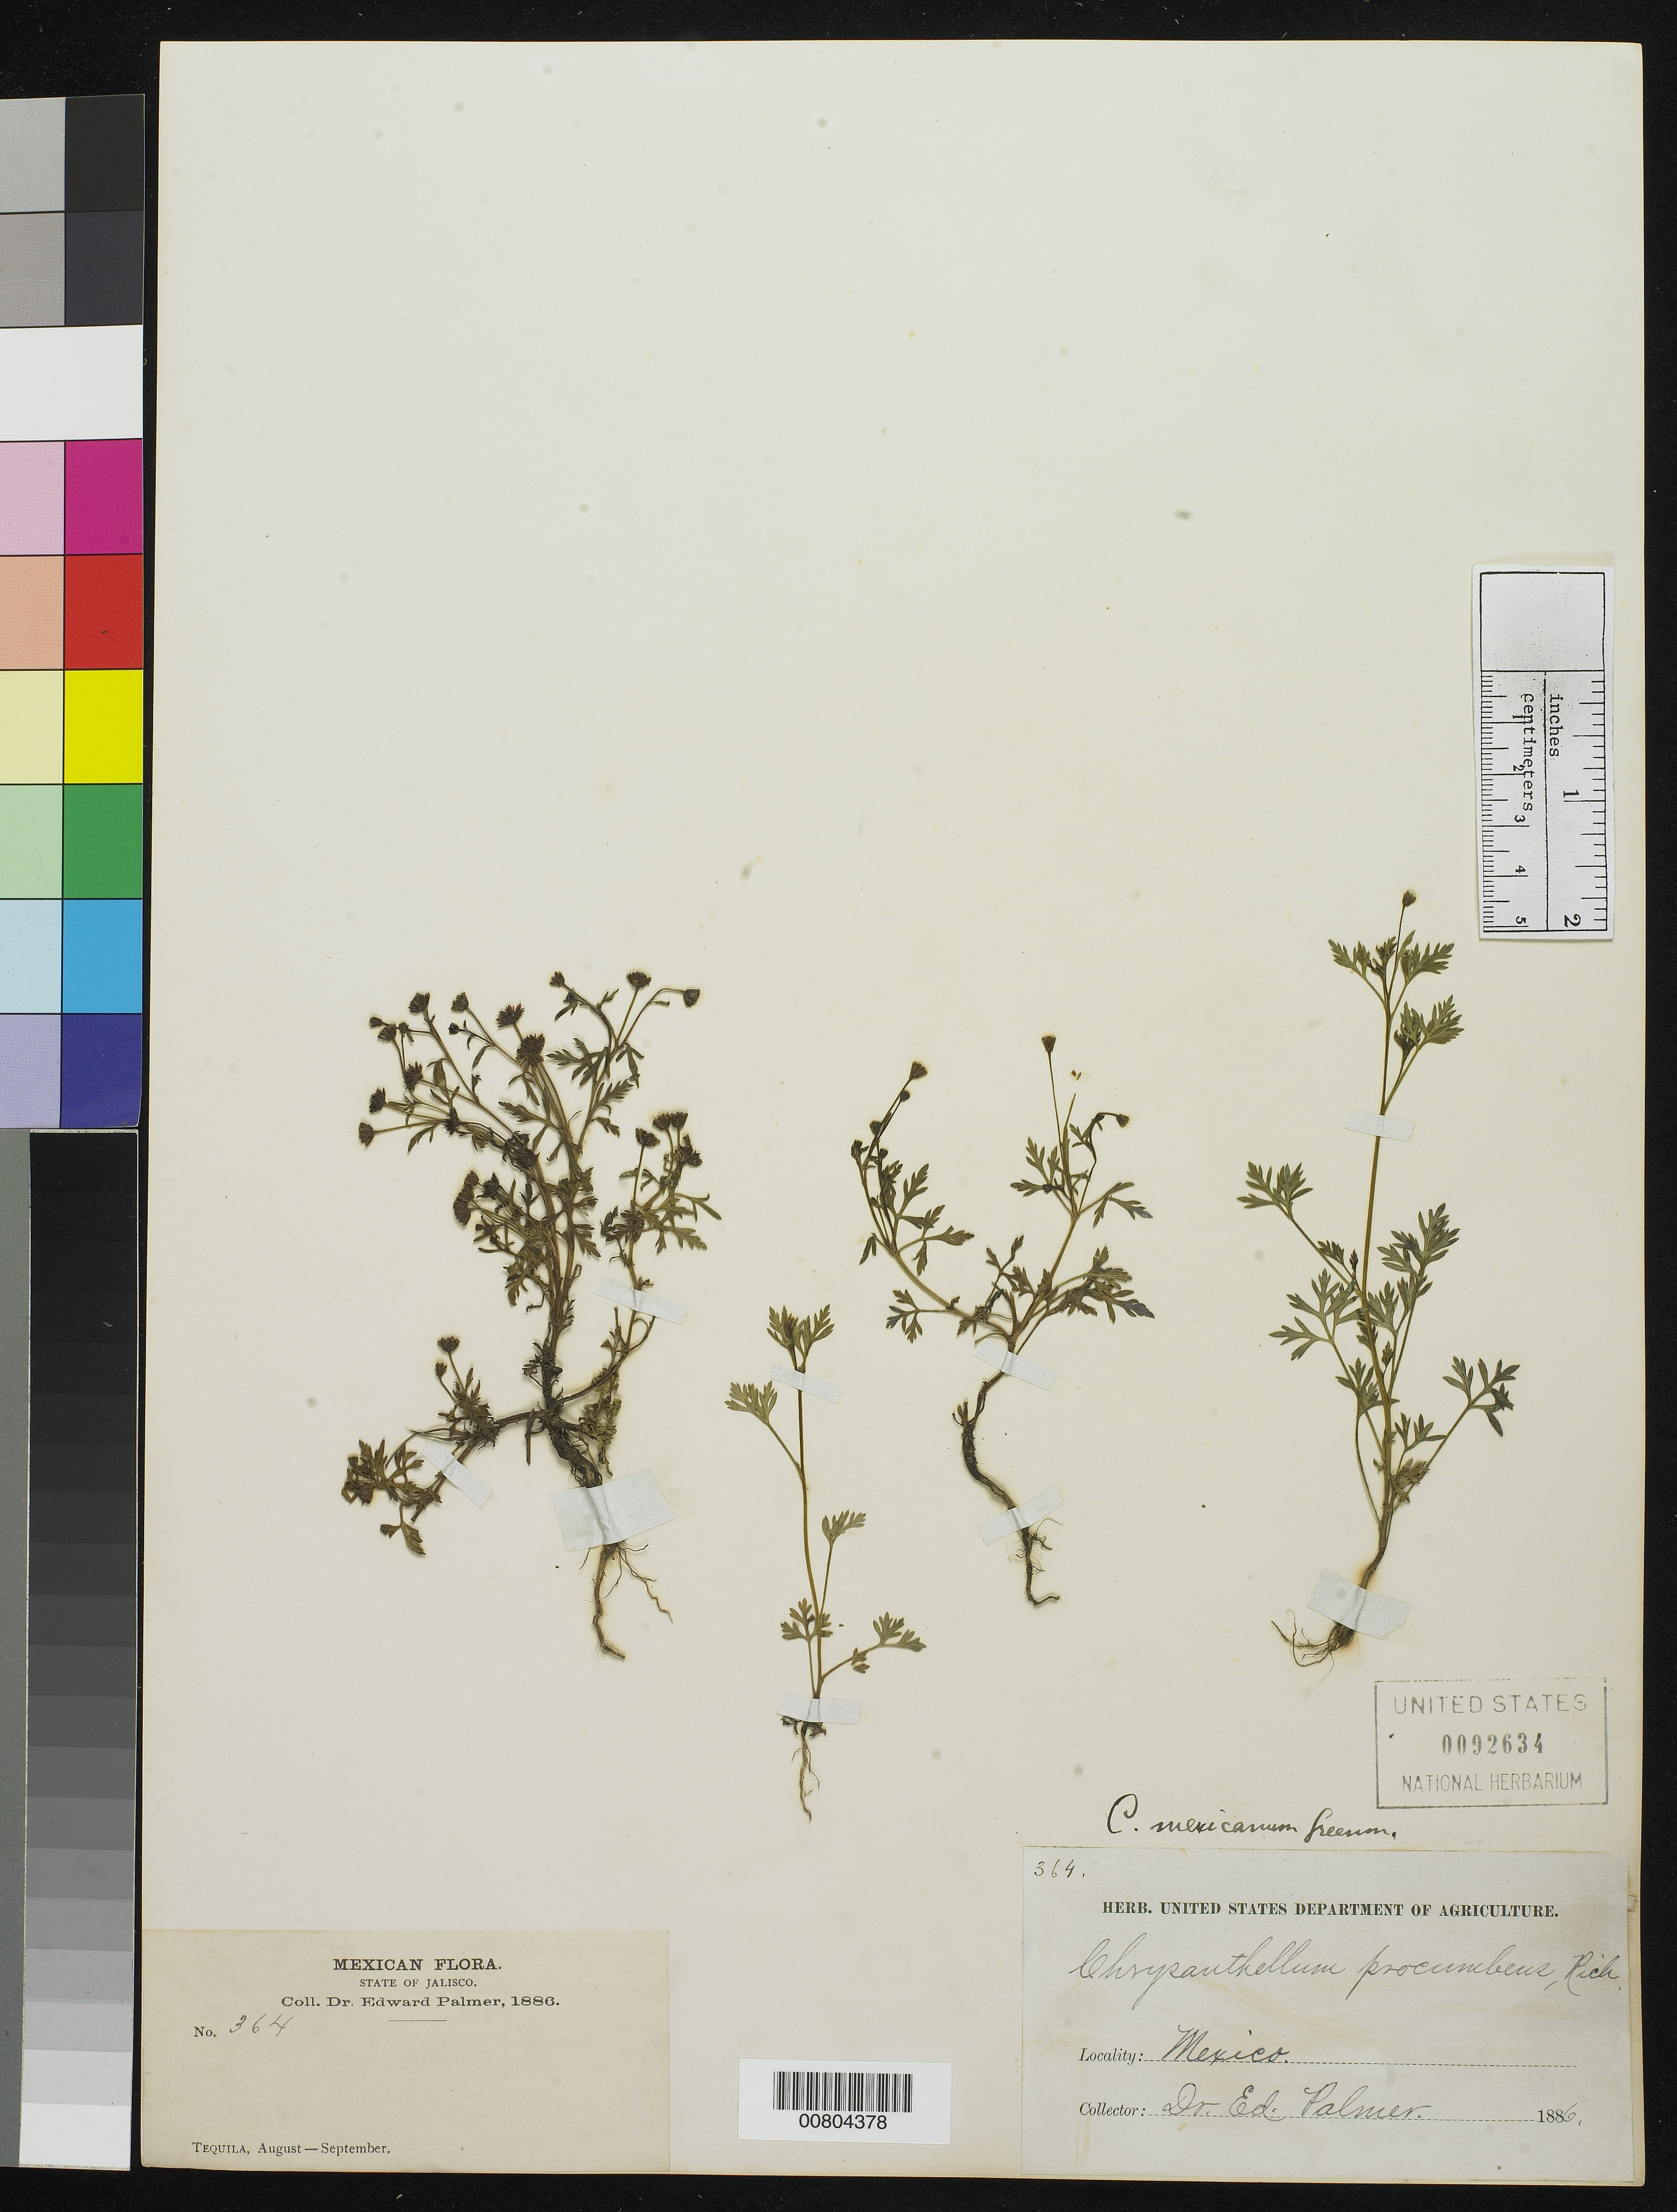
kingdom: Plantae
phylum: Tracheophyta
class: Magnoliopsida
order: Asterales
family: Asteraceae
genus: Chrysanthellum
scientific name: Chrysanthellum mexicanum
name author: Greenm.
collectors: E. Palmer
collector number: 364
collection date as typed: Aug 1886 to -- Sep 1886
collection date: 1886-08/1886-09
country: Mexico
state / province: Jalisco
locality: Tequila, Jalisco.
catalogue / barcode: US 92634